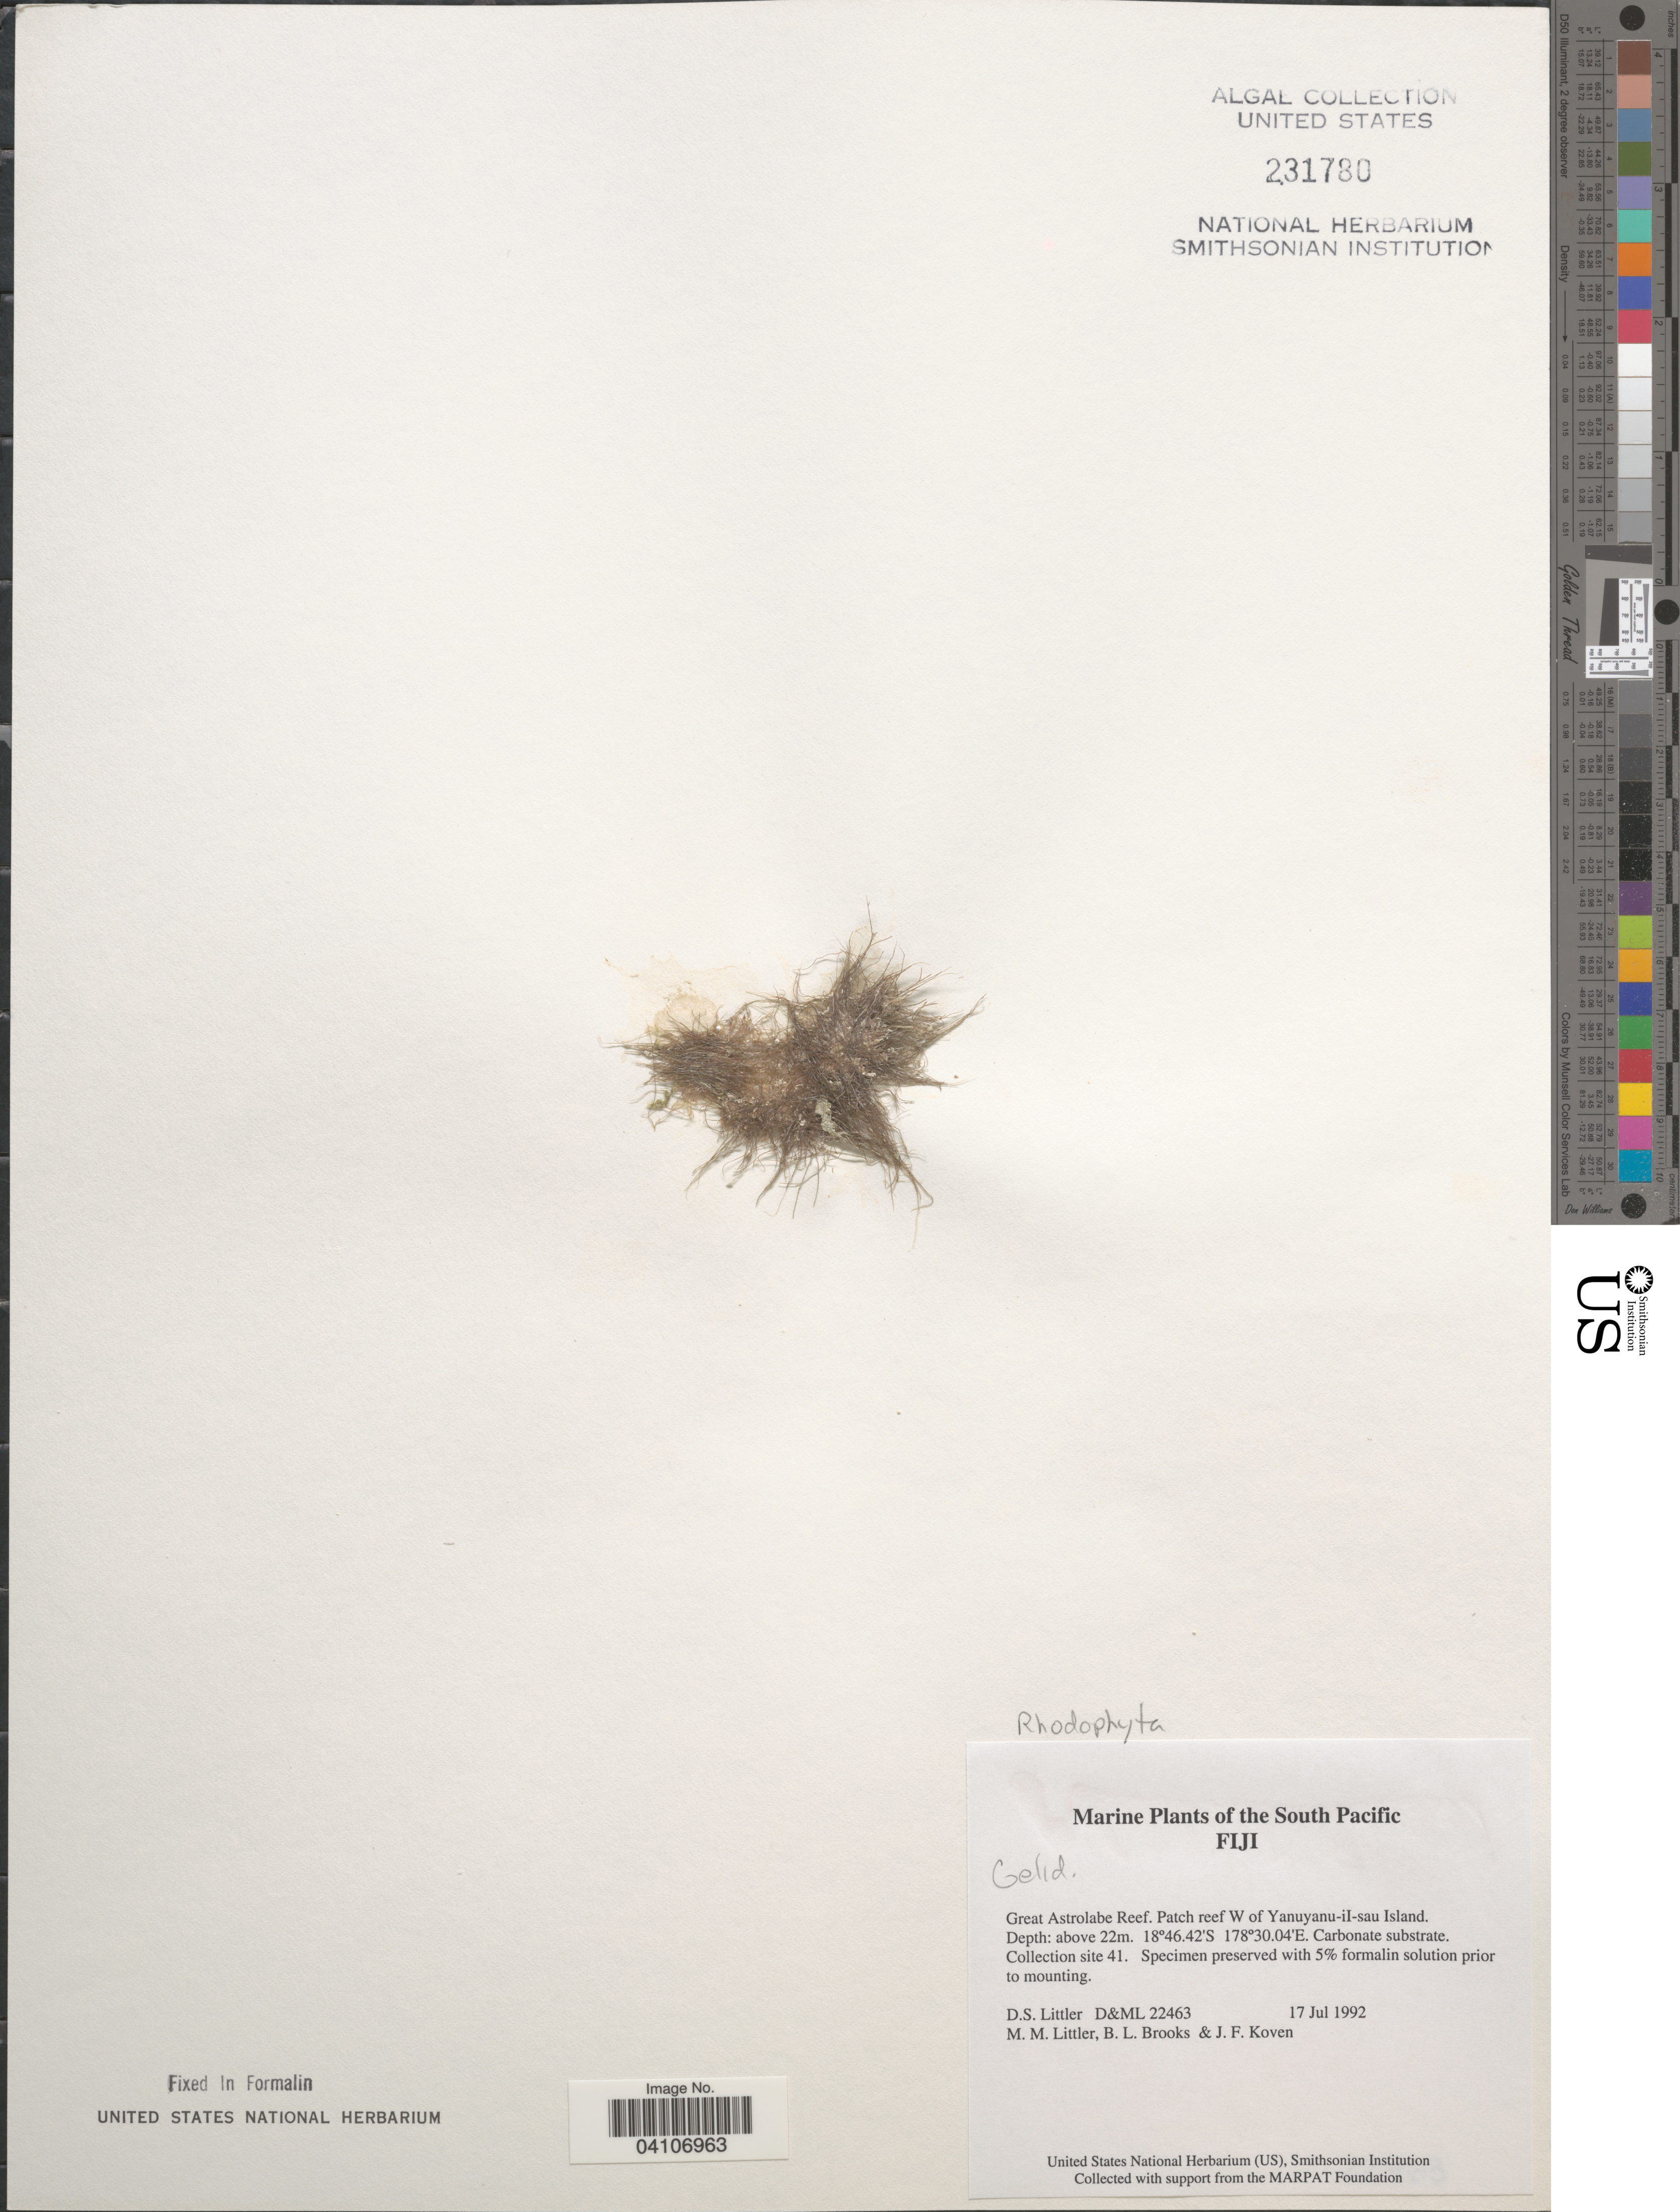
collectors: D. S. Littler, B. Brooks & J. Koven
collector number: D&ML22463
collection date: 1992-07-17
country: Fiji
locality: Great Astrolabe Reef. Patch reef W of Yanuyanu-iI-sau Island. Collection site 41.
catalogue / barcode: US 231780